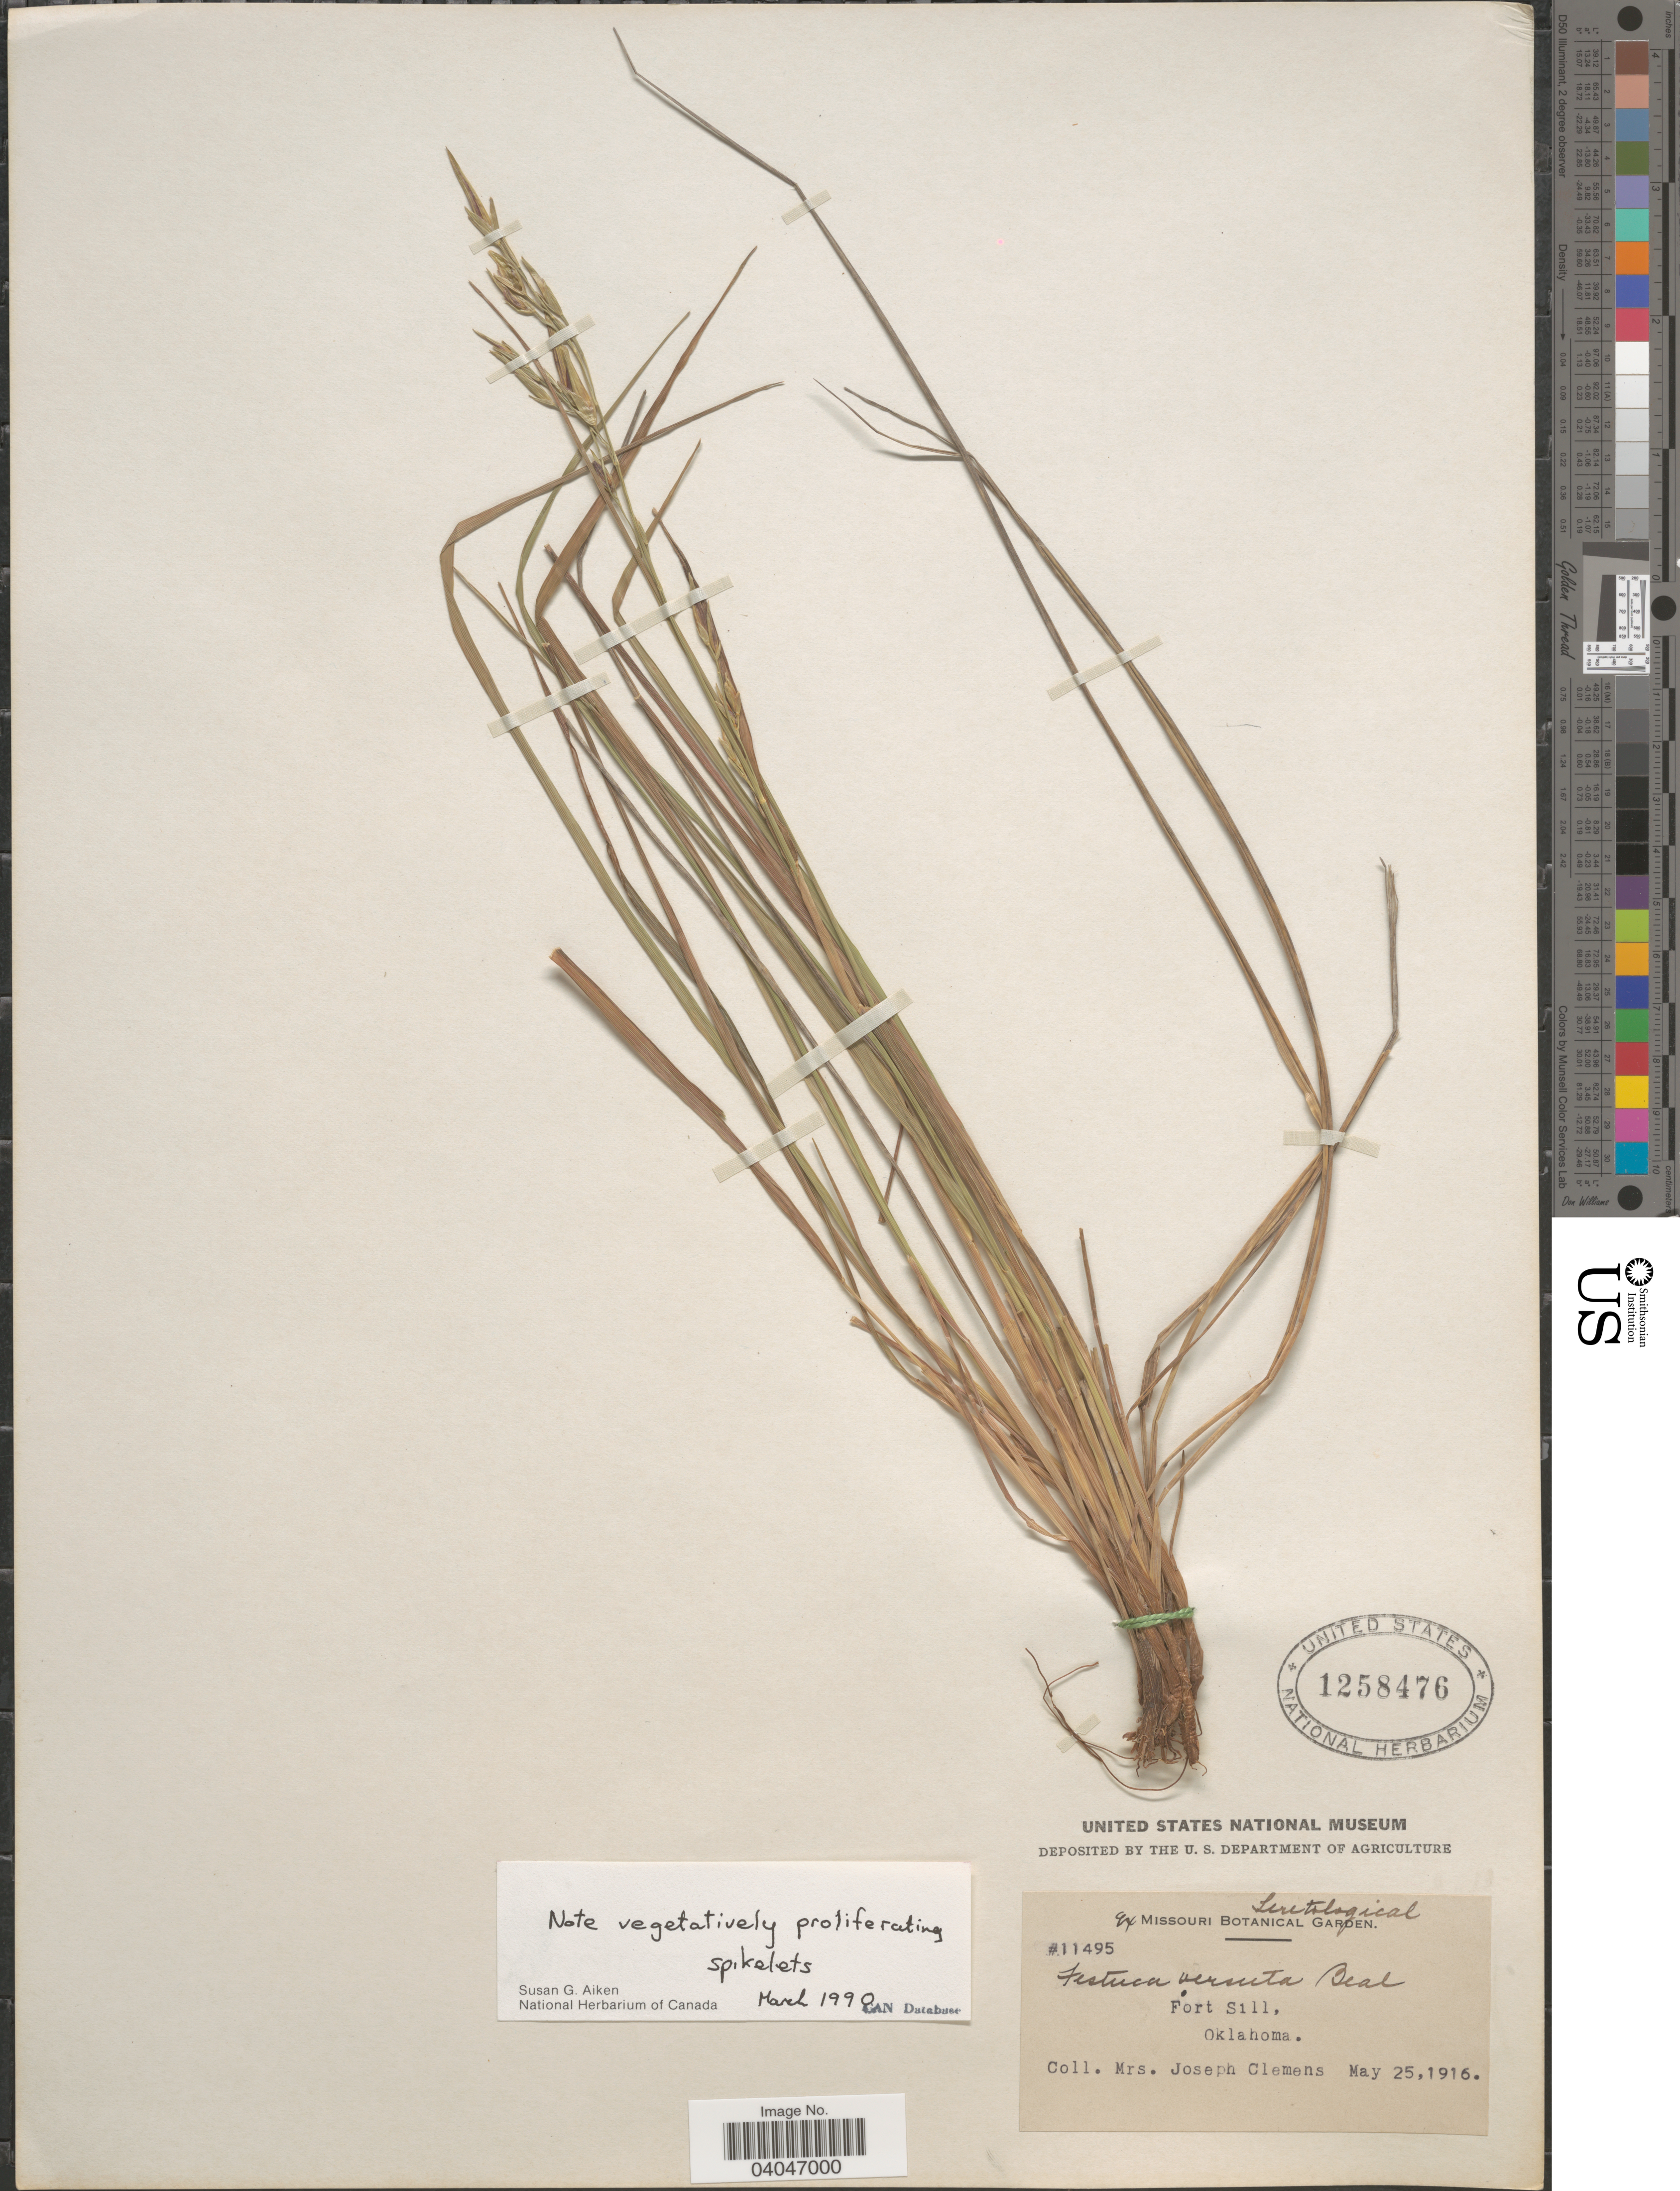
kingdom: Plantae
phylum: Tracheophyta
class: Liliopsida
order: Poales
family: Poaceae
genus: Festuca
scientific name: Festuca versuta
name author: W.J. Beal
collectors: J. Clemens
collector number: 11495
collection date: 1916-05-25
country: United States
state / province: Oklahoma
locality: Fort Sill.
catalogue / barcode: US 1258476